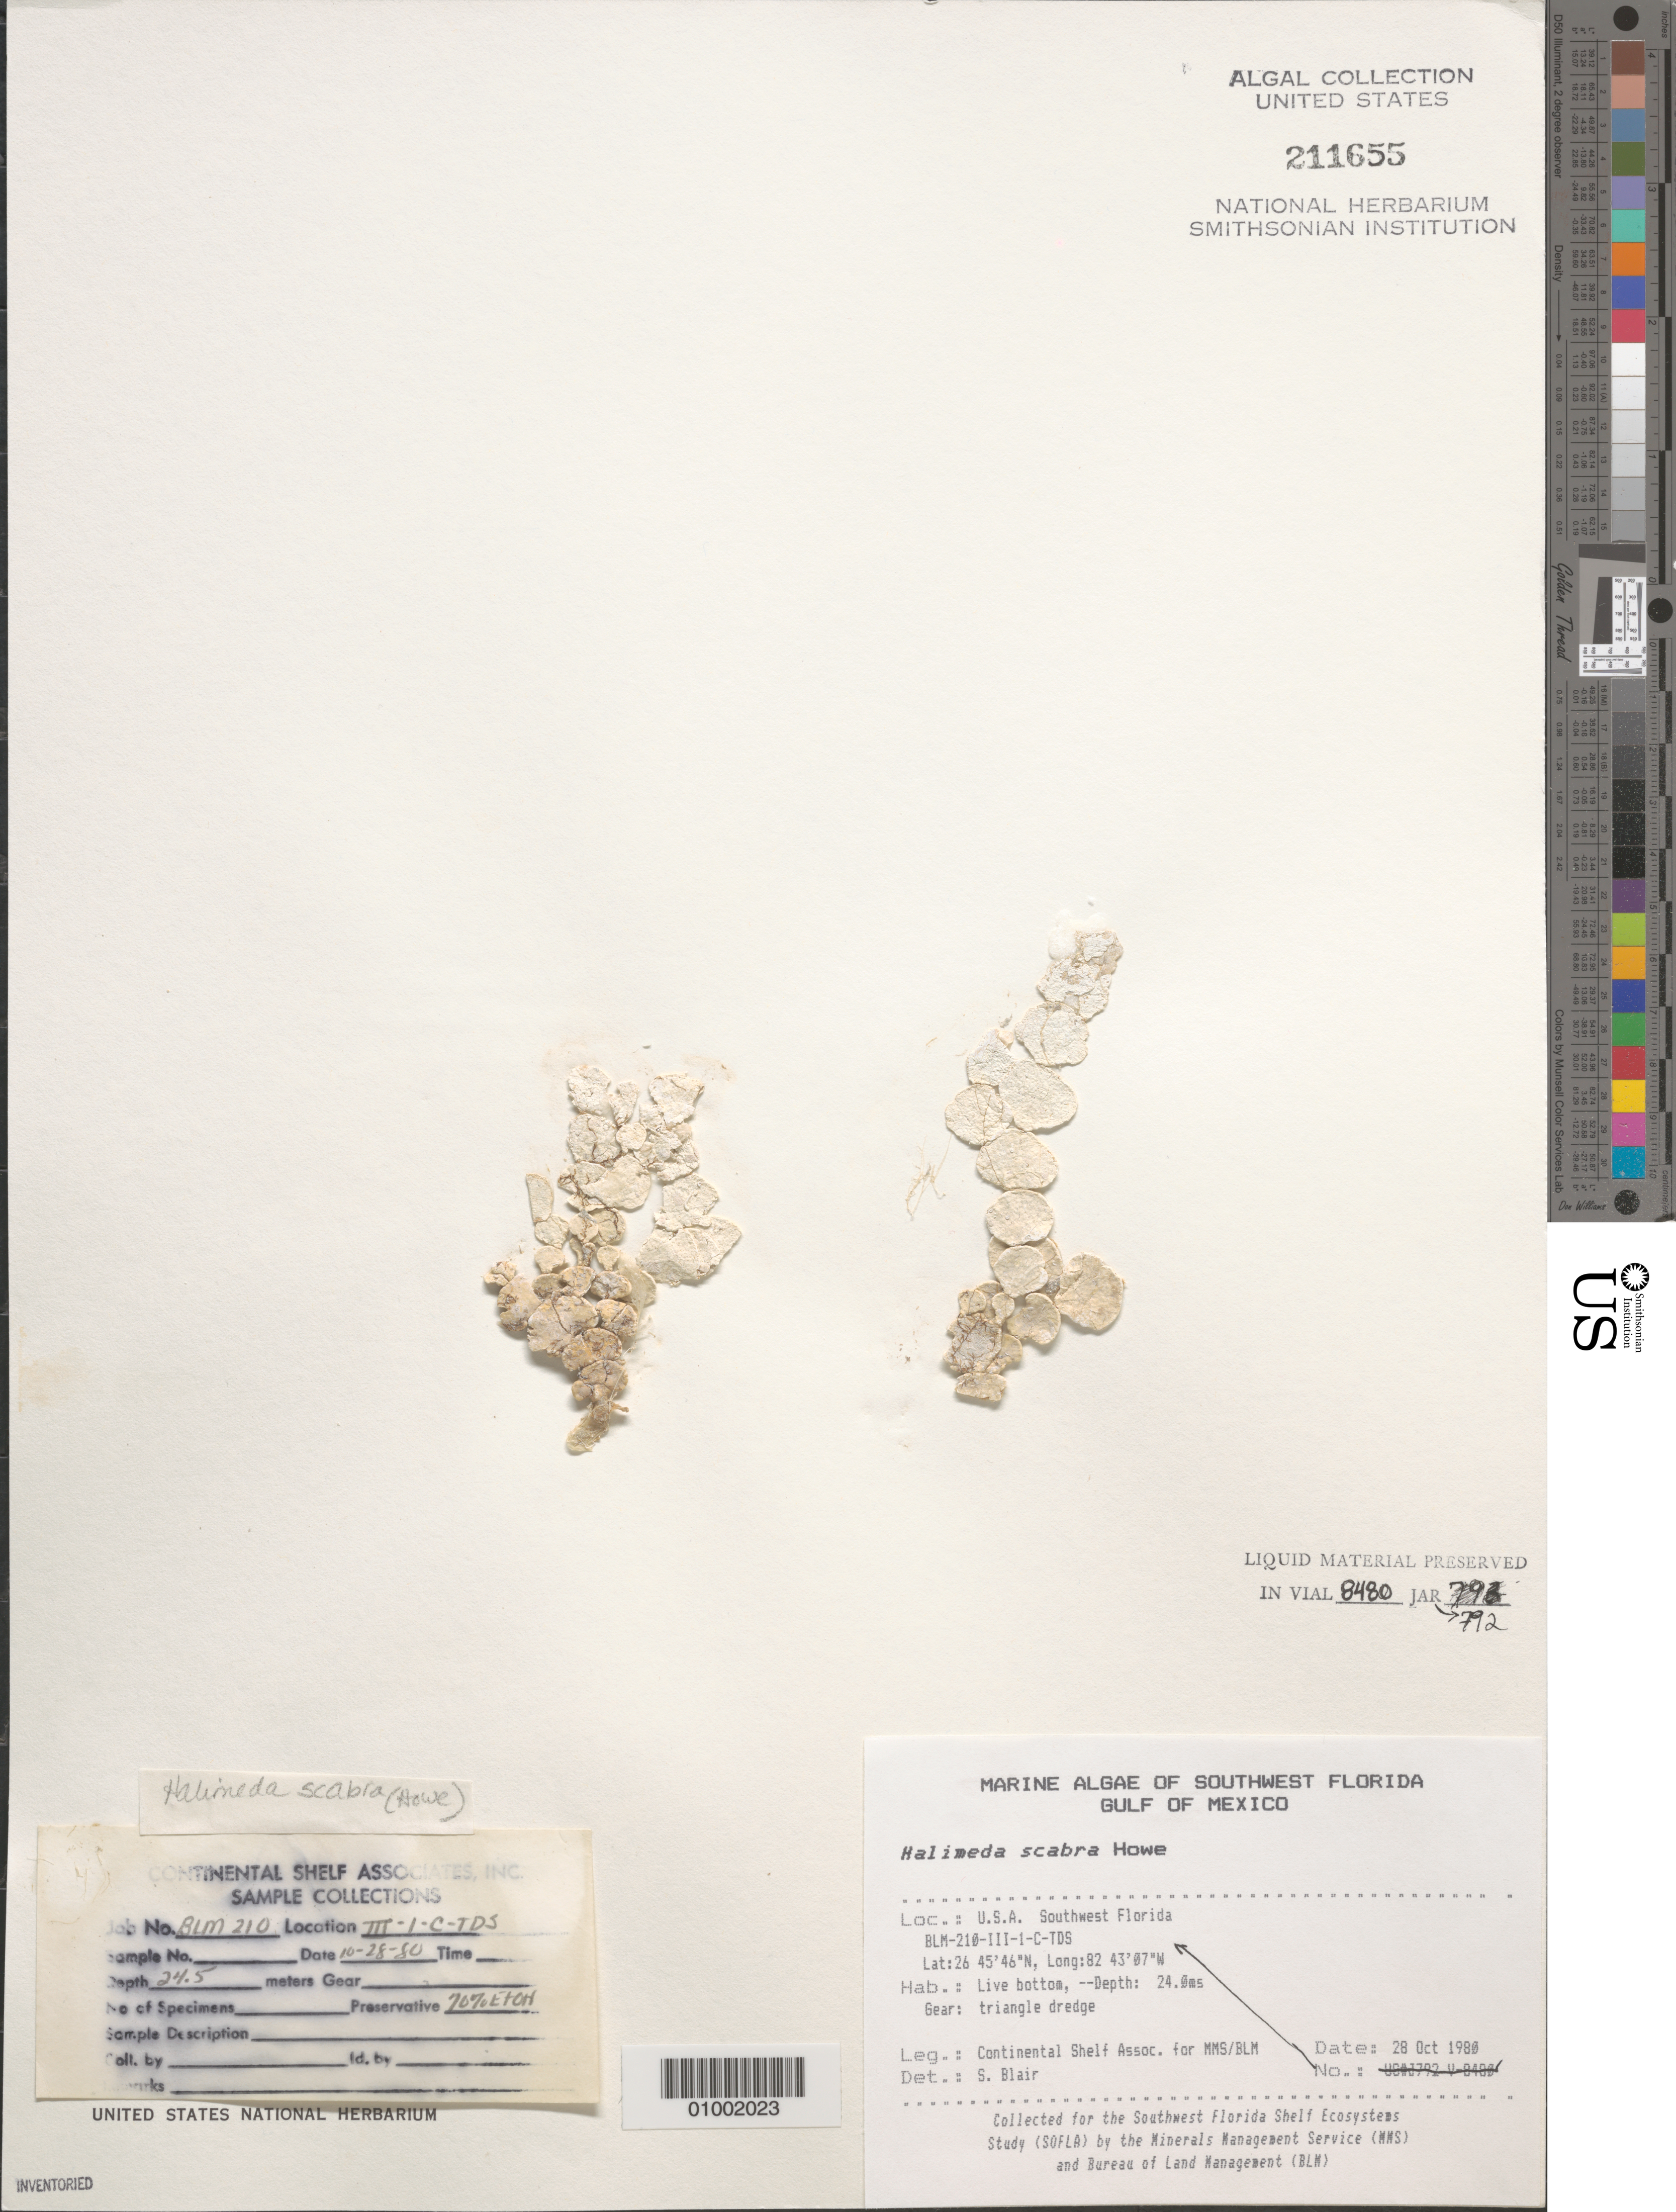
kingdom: Plantae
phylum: Chlorophyta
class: Ulvophyceae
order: Bryopsidales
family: Halimedaceae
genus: Halimeda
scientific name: Halimeda scabra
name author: M. Howe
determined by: Blair, S. M.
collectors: Continental Shelf Associates for the MMS/BLM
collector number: BLM-210-III-1-C-TDS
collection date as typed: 28 Oct 1980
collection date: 1980-10-28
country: United States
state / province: Florida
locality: Gulf of Mexico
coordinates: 26 45'46"N, 82 43'07"W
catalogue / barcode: US 211655